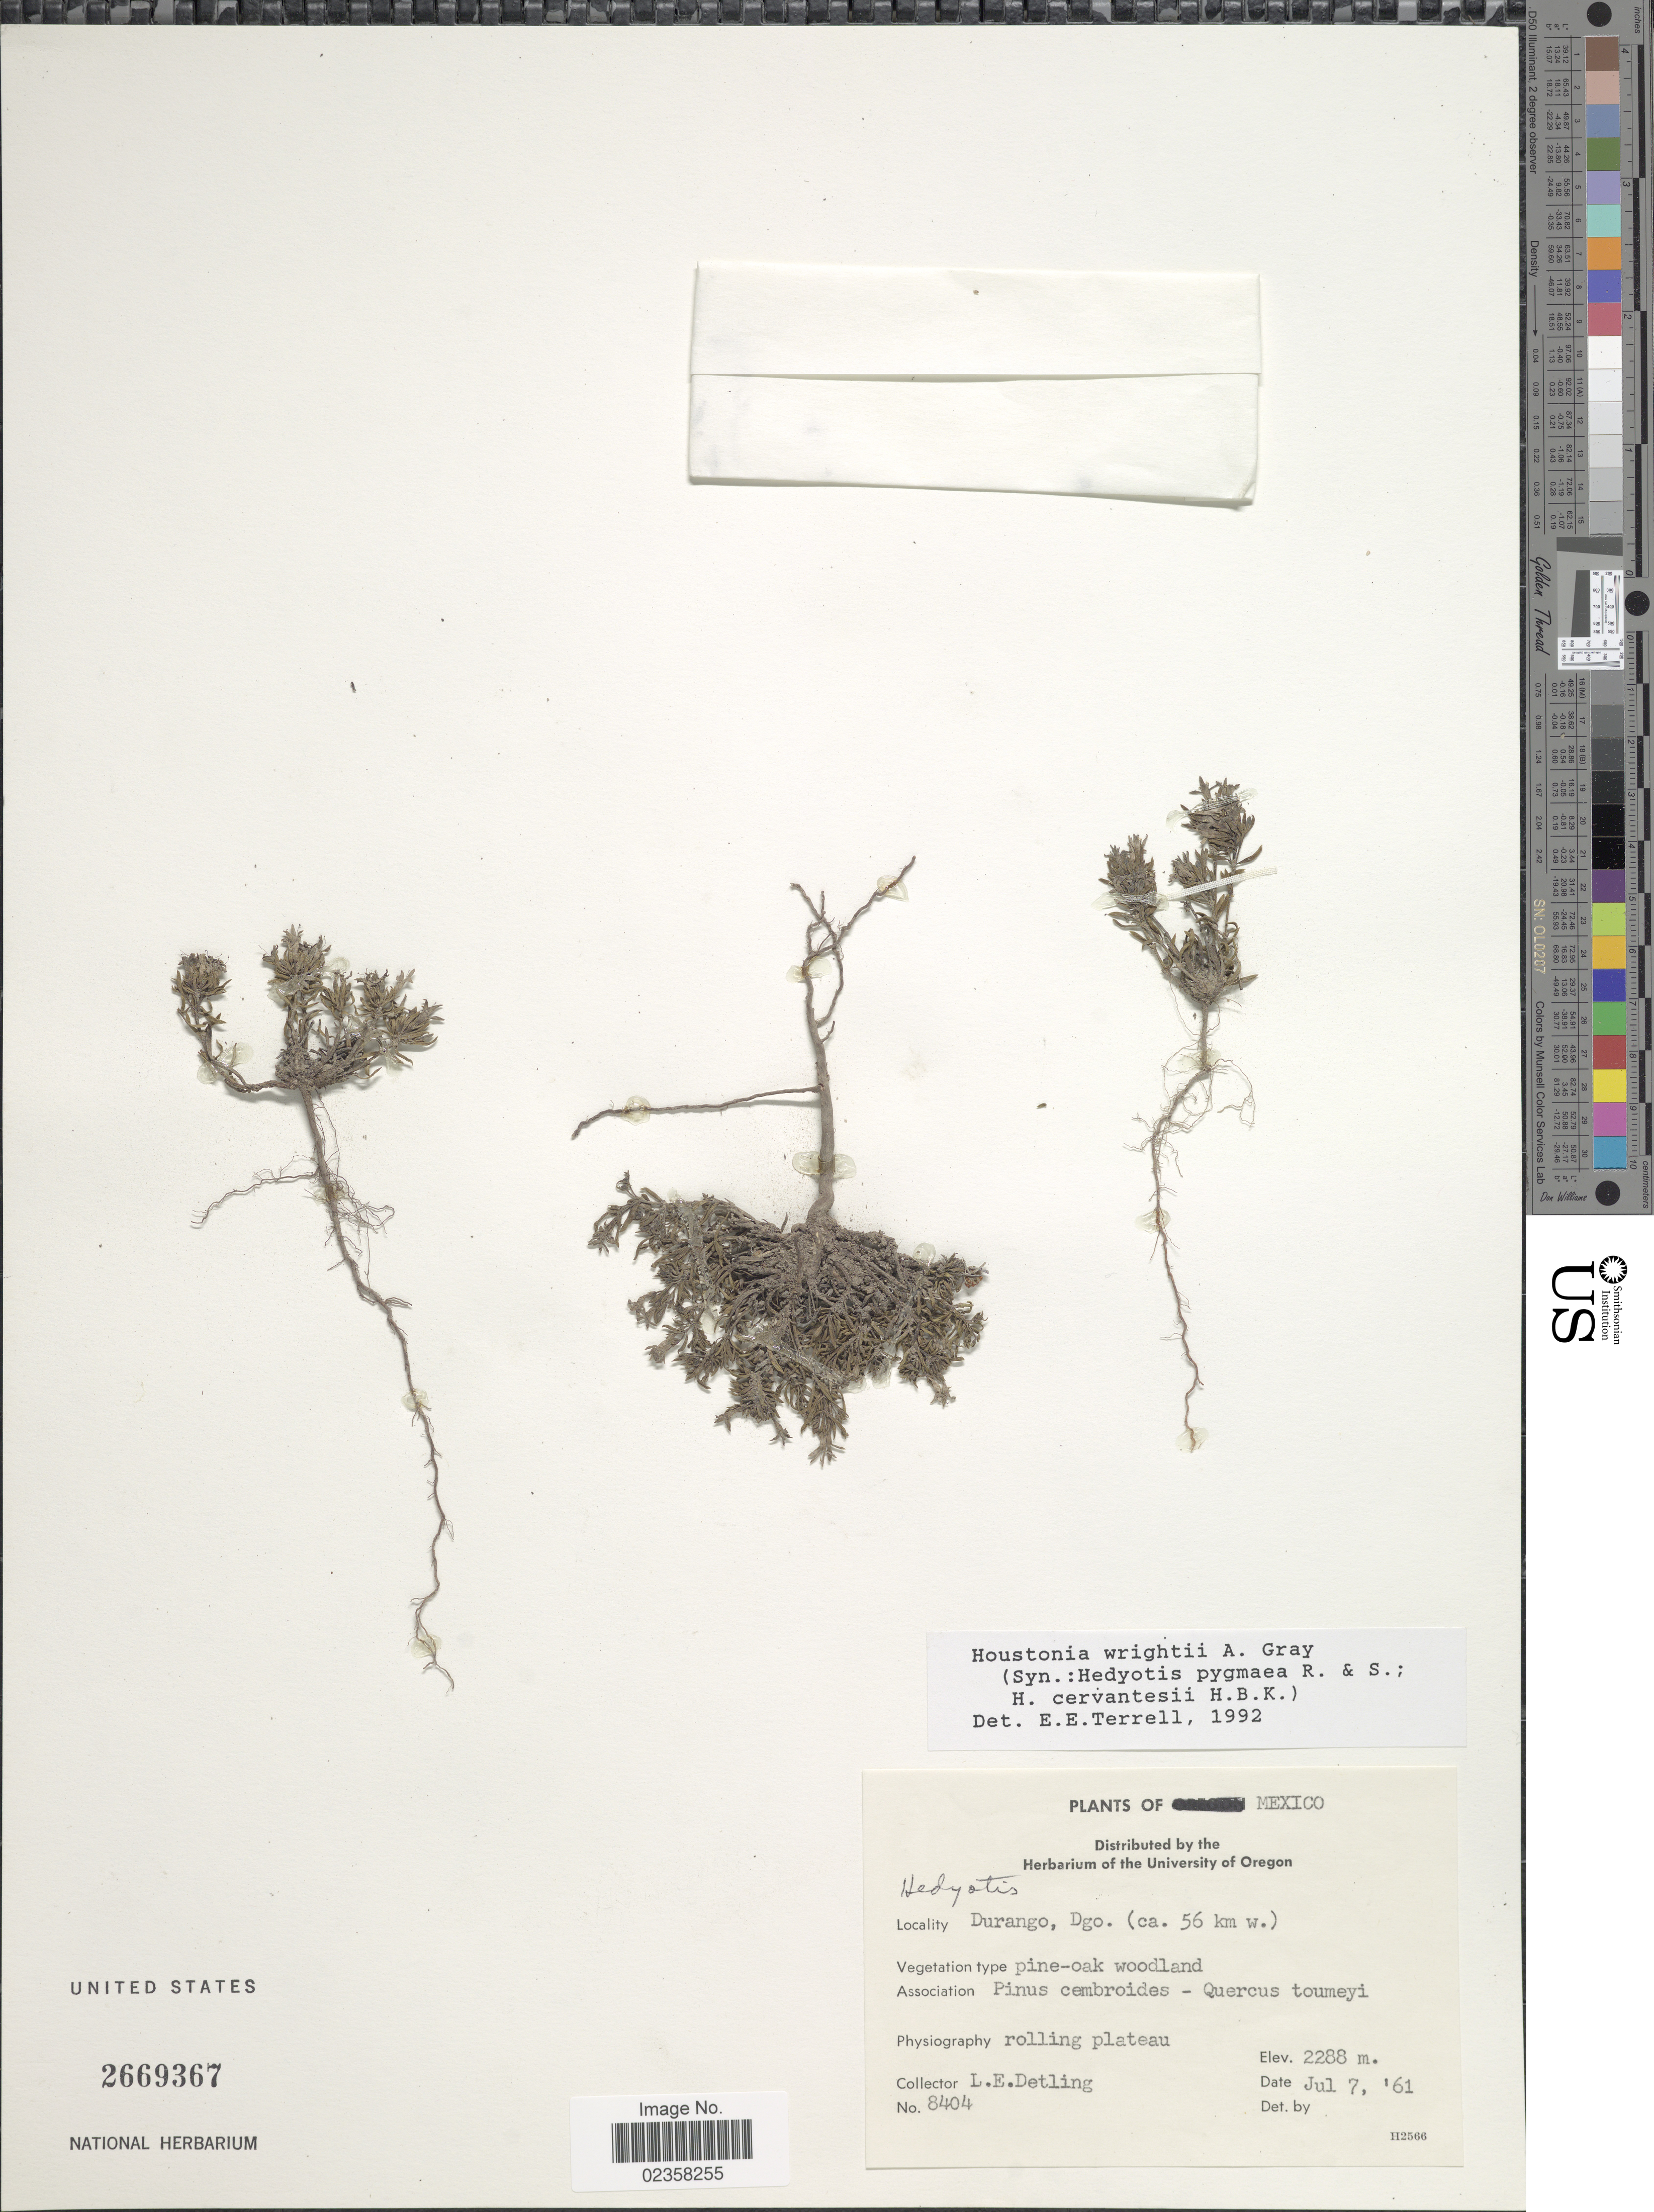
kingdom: Plantae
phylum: Tracheophyta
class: Magnoliopsida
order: Gentianales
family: Rubiaceae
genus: Houstonia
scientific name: Houstonia wrightii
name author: (A. Gray) A. Gray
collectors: L. E. Detling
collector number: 8404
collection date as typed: Transcribed d/m/y: 7/7/61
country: Mexico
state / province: Durango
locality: Dgo. (ca. 56 km w.)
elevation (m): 2288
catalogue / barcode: US 2669367